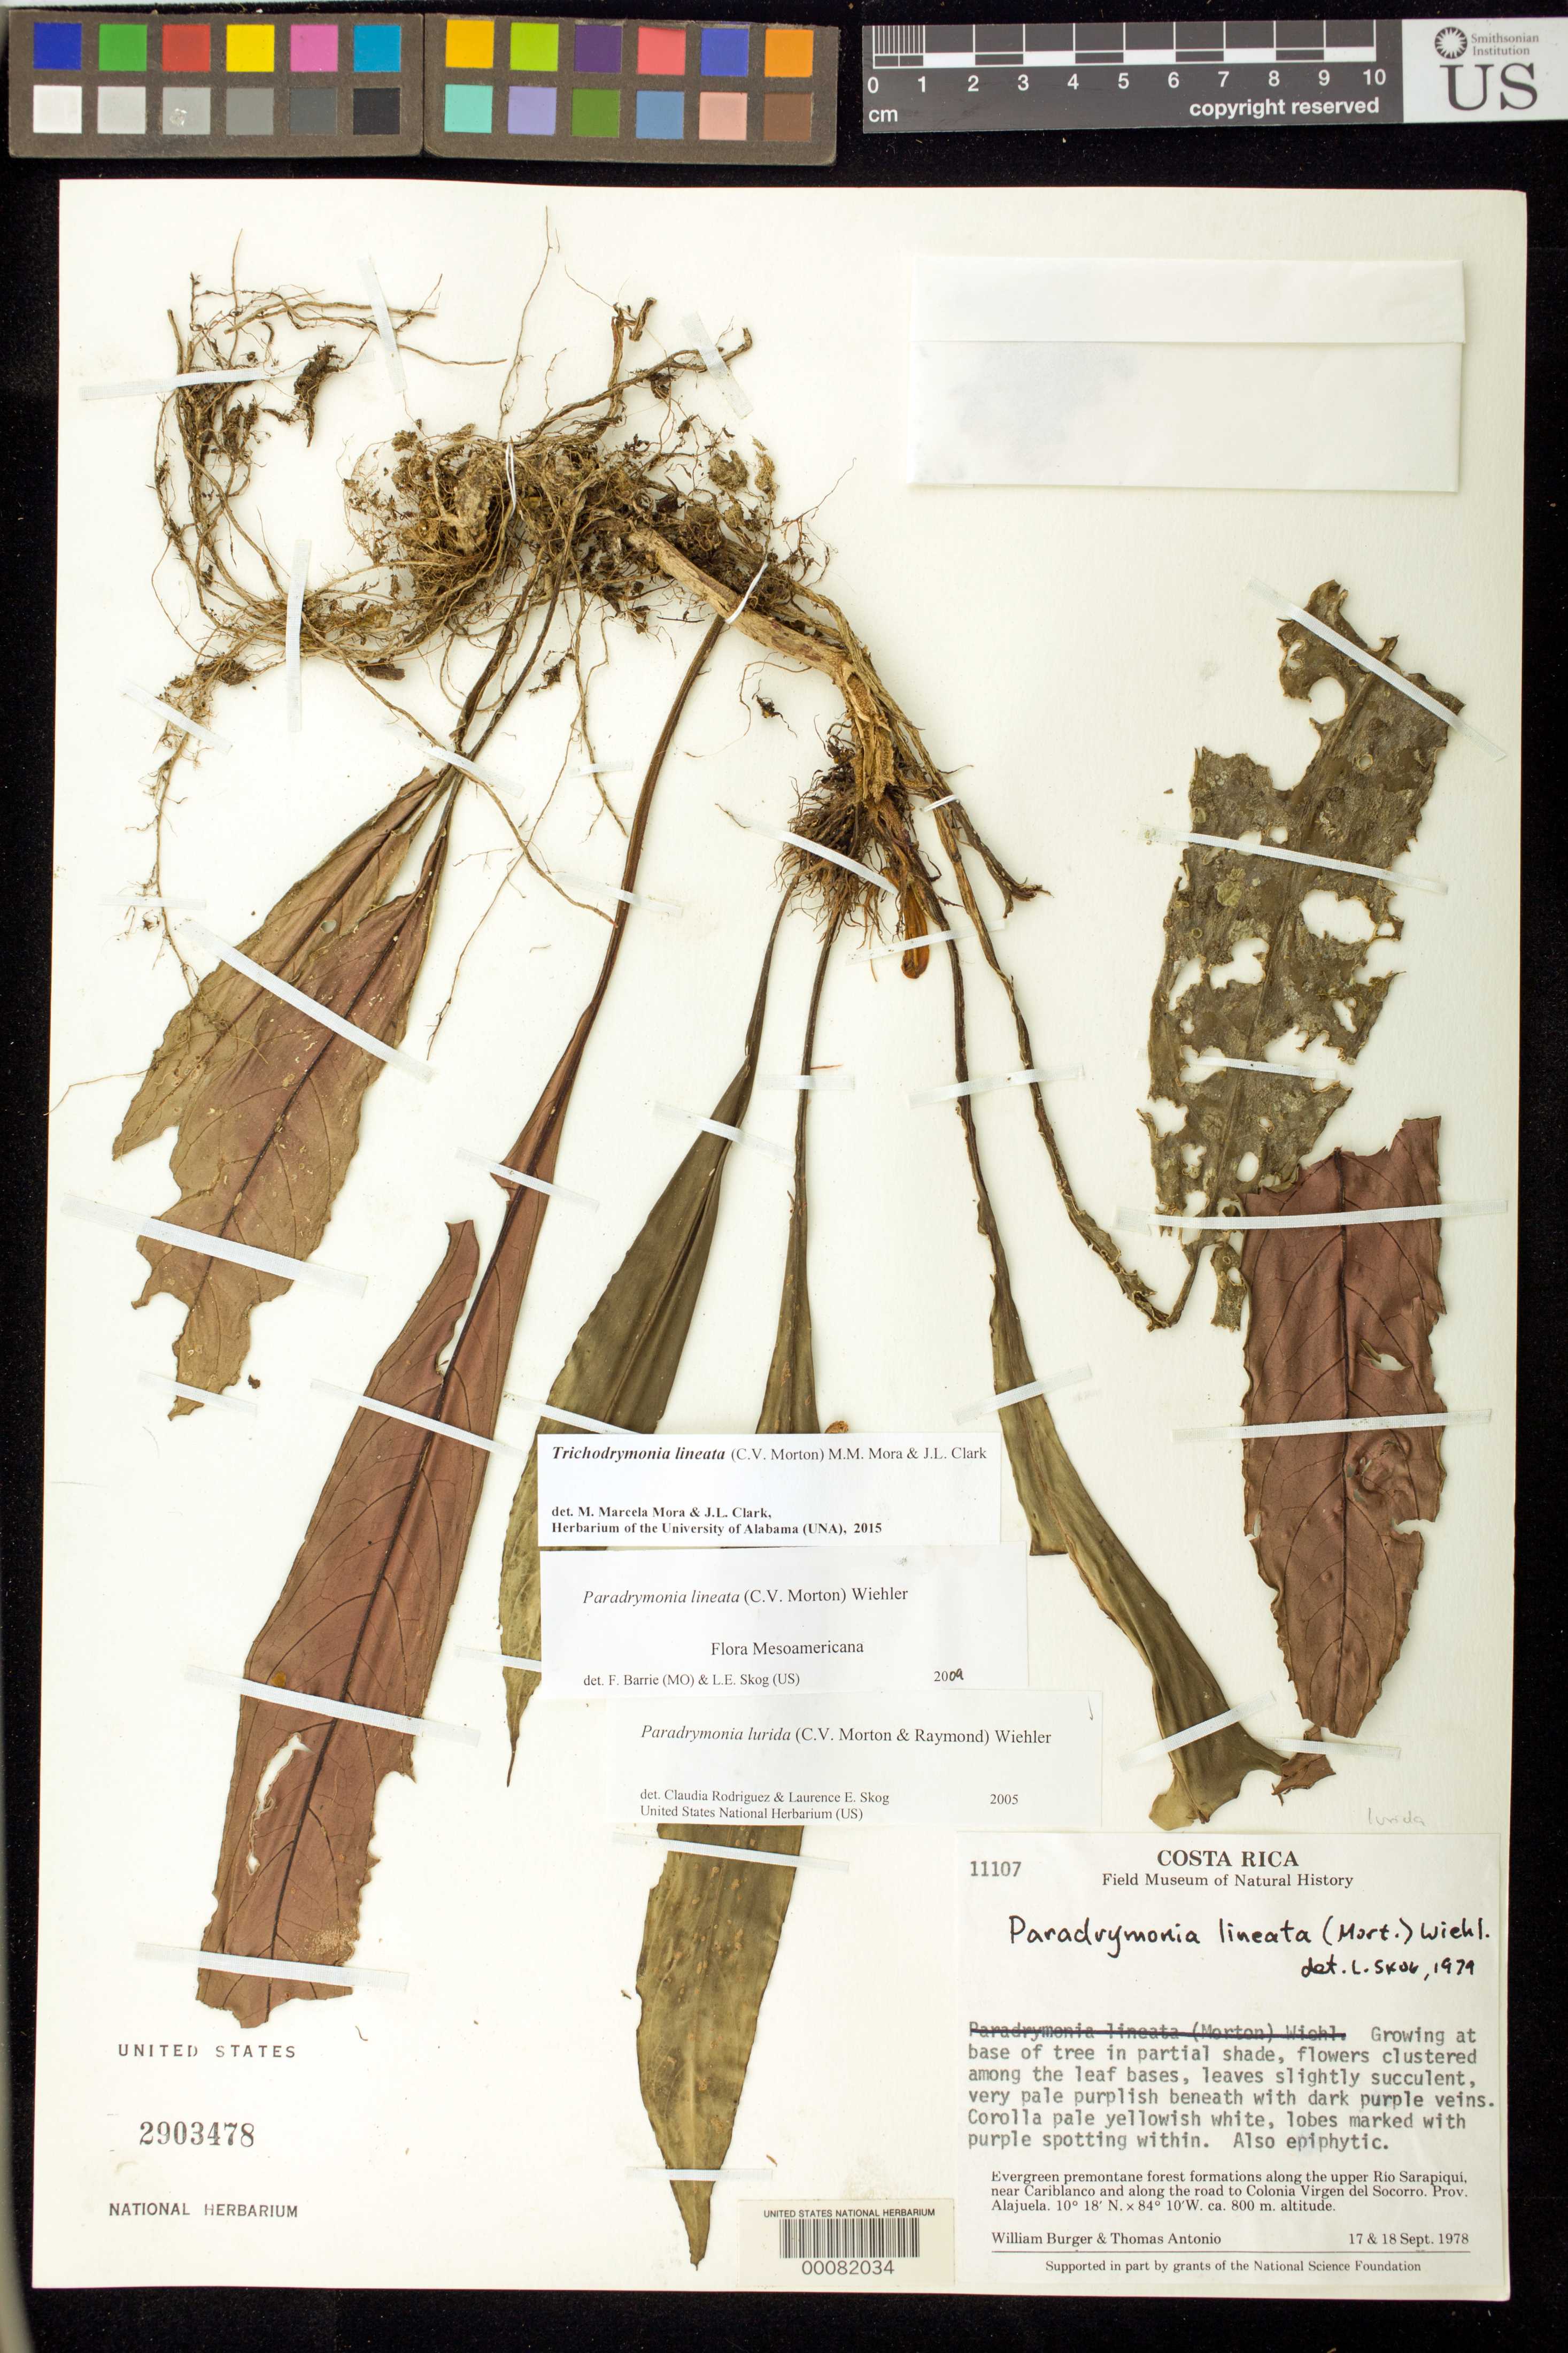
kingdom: Plantae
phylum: Tracheophyta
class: Magnoliopsida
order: Lamiales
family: Gesneriaceae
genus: Trichodrymonia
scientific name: Trichodrymonia lineata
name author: (C.V. Morton) M.M. Mora & J.L. Clark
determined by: Mora, M. M.; Clark, J. L.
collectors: W. Burger & T. Antonio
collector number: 11107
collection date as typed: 17-18 Sep 1978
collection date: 1978-09-17/1978-09-18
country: Costa Rica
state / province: Alajuela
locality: Along the upper Rio Sarapiqui, near Cariblanco and along the road to Colonia Virgen del Socorro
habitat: Evergreen premontane forest formations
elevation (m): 800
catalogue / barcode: US 2903478